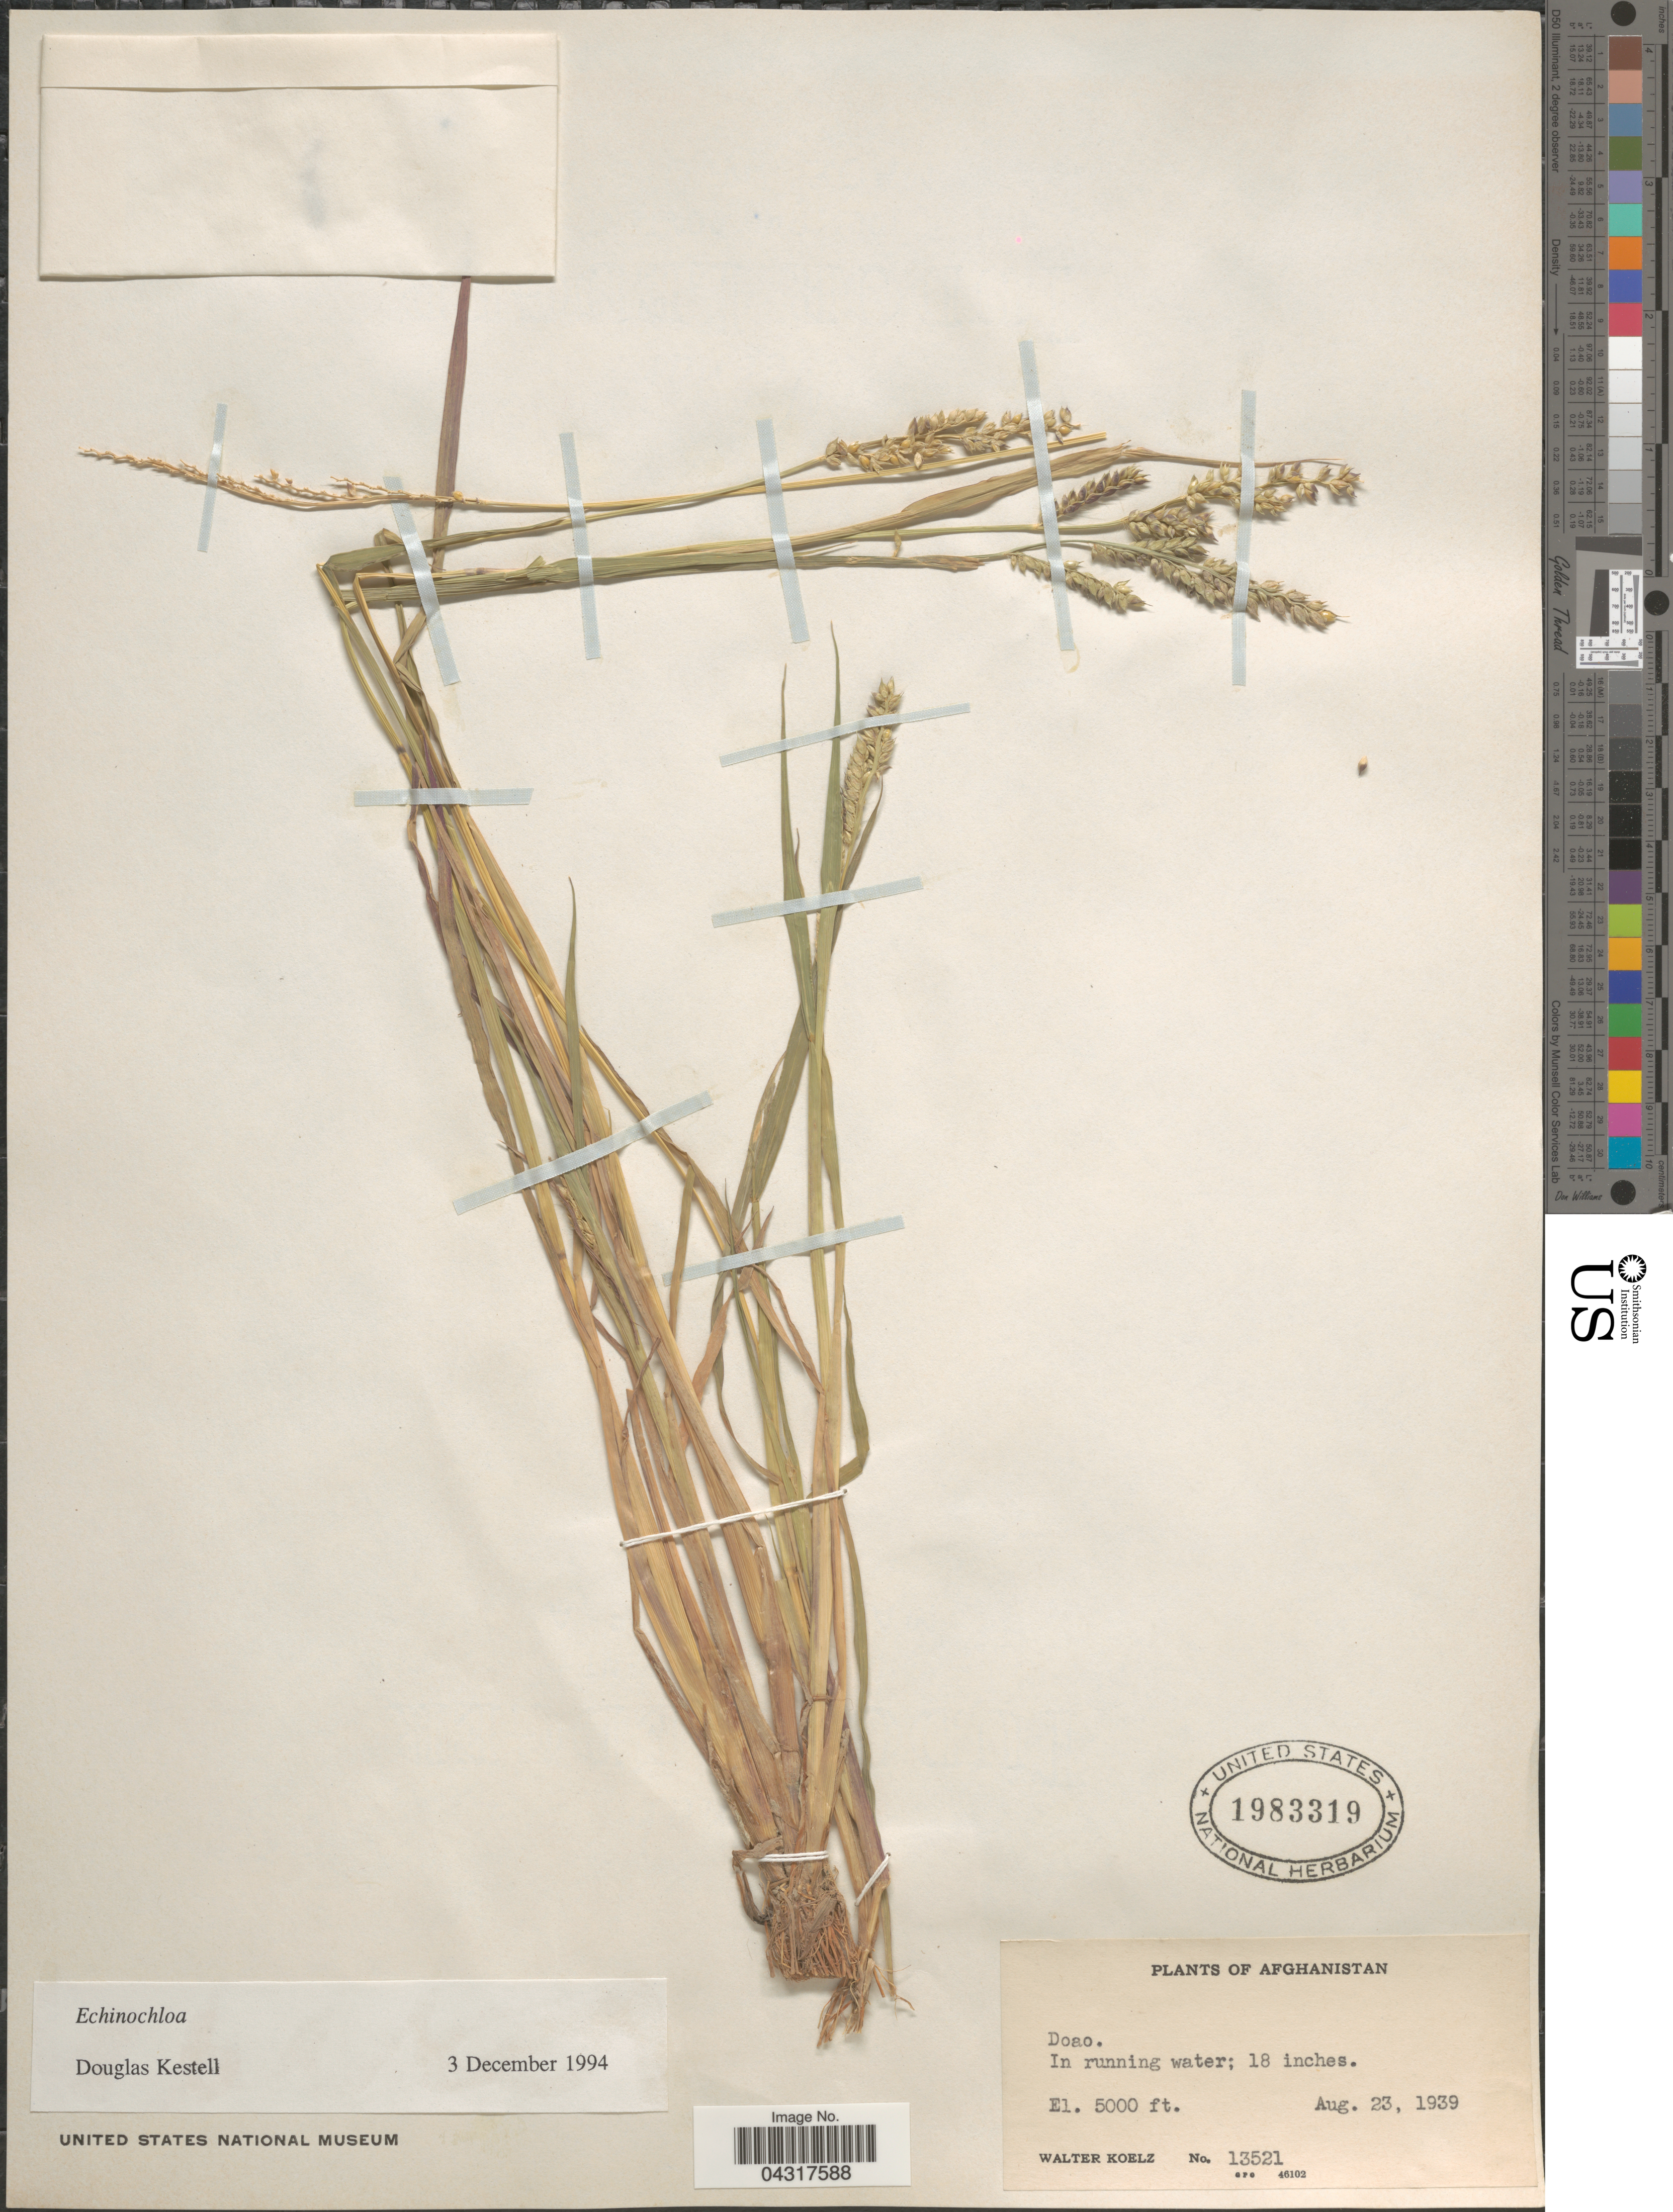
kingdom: Plantae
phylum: Tracheophyta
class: Liliopsida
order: Poales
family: Poaceae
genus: Echinochloa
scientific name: Echinochloa sp.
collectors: W. N. Koelz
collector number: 13521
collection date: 1939-08-23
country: Afghanistan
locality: Doao.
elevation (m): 1524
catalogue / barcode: US 1983319